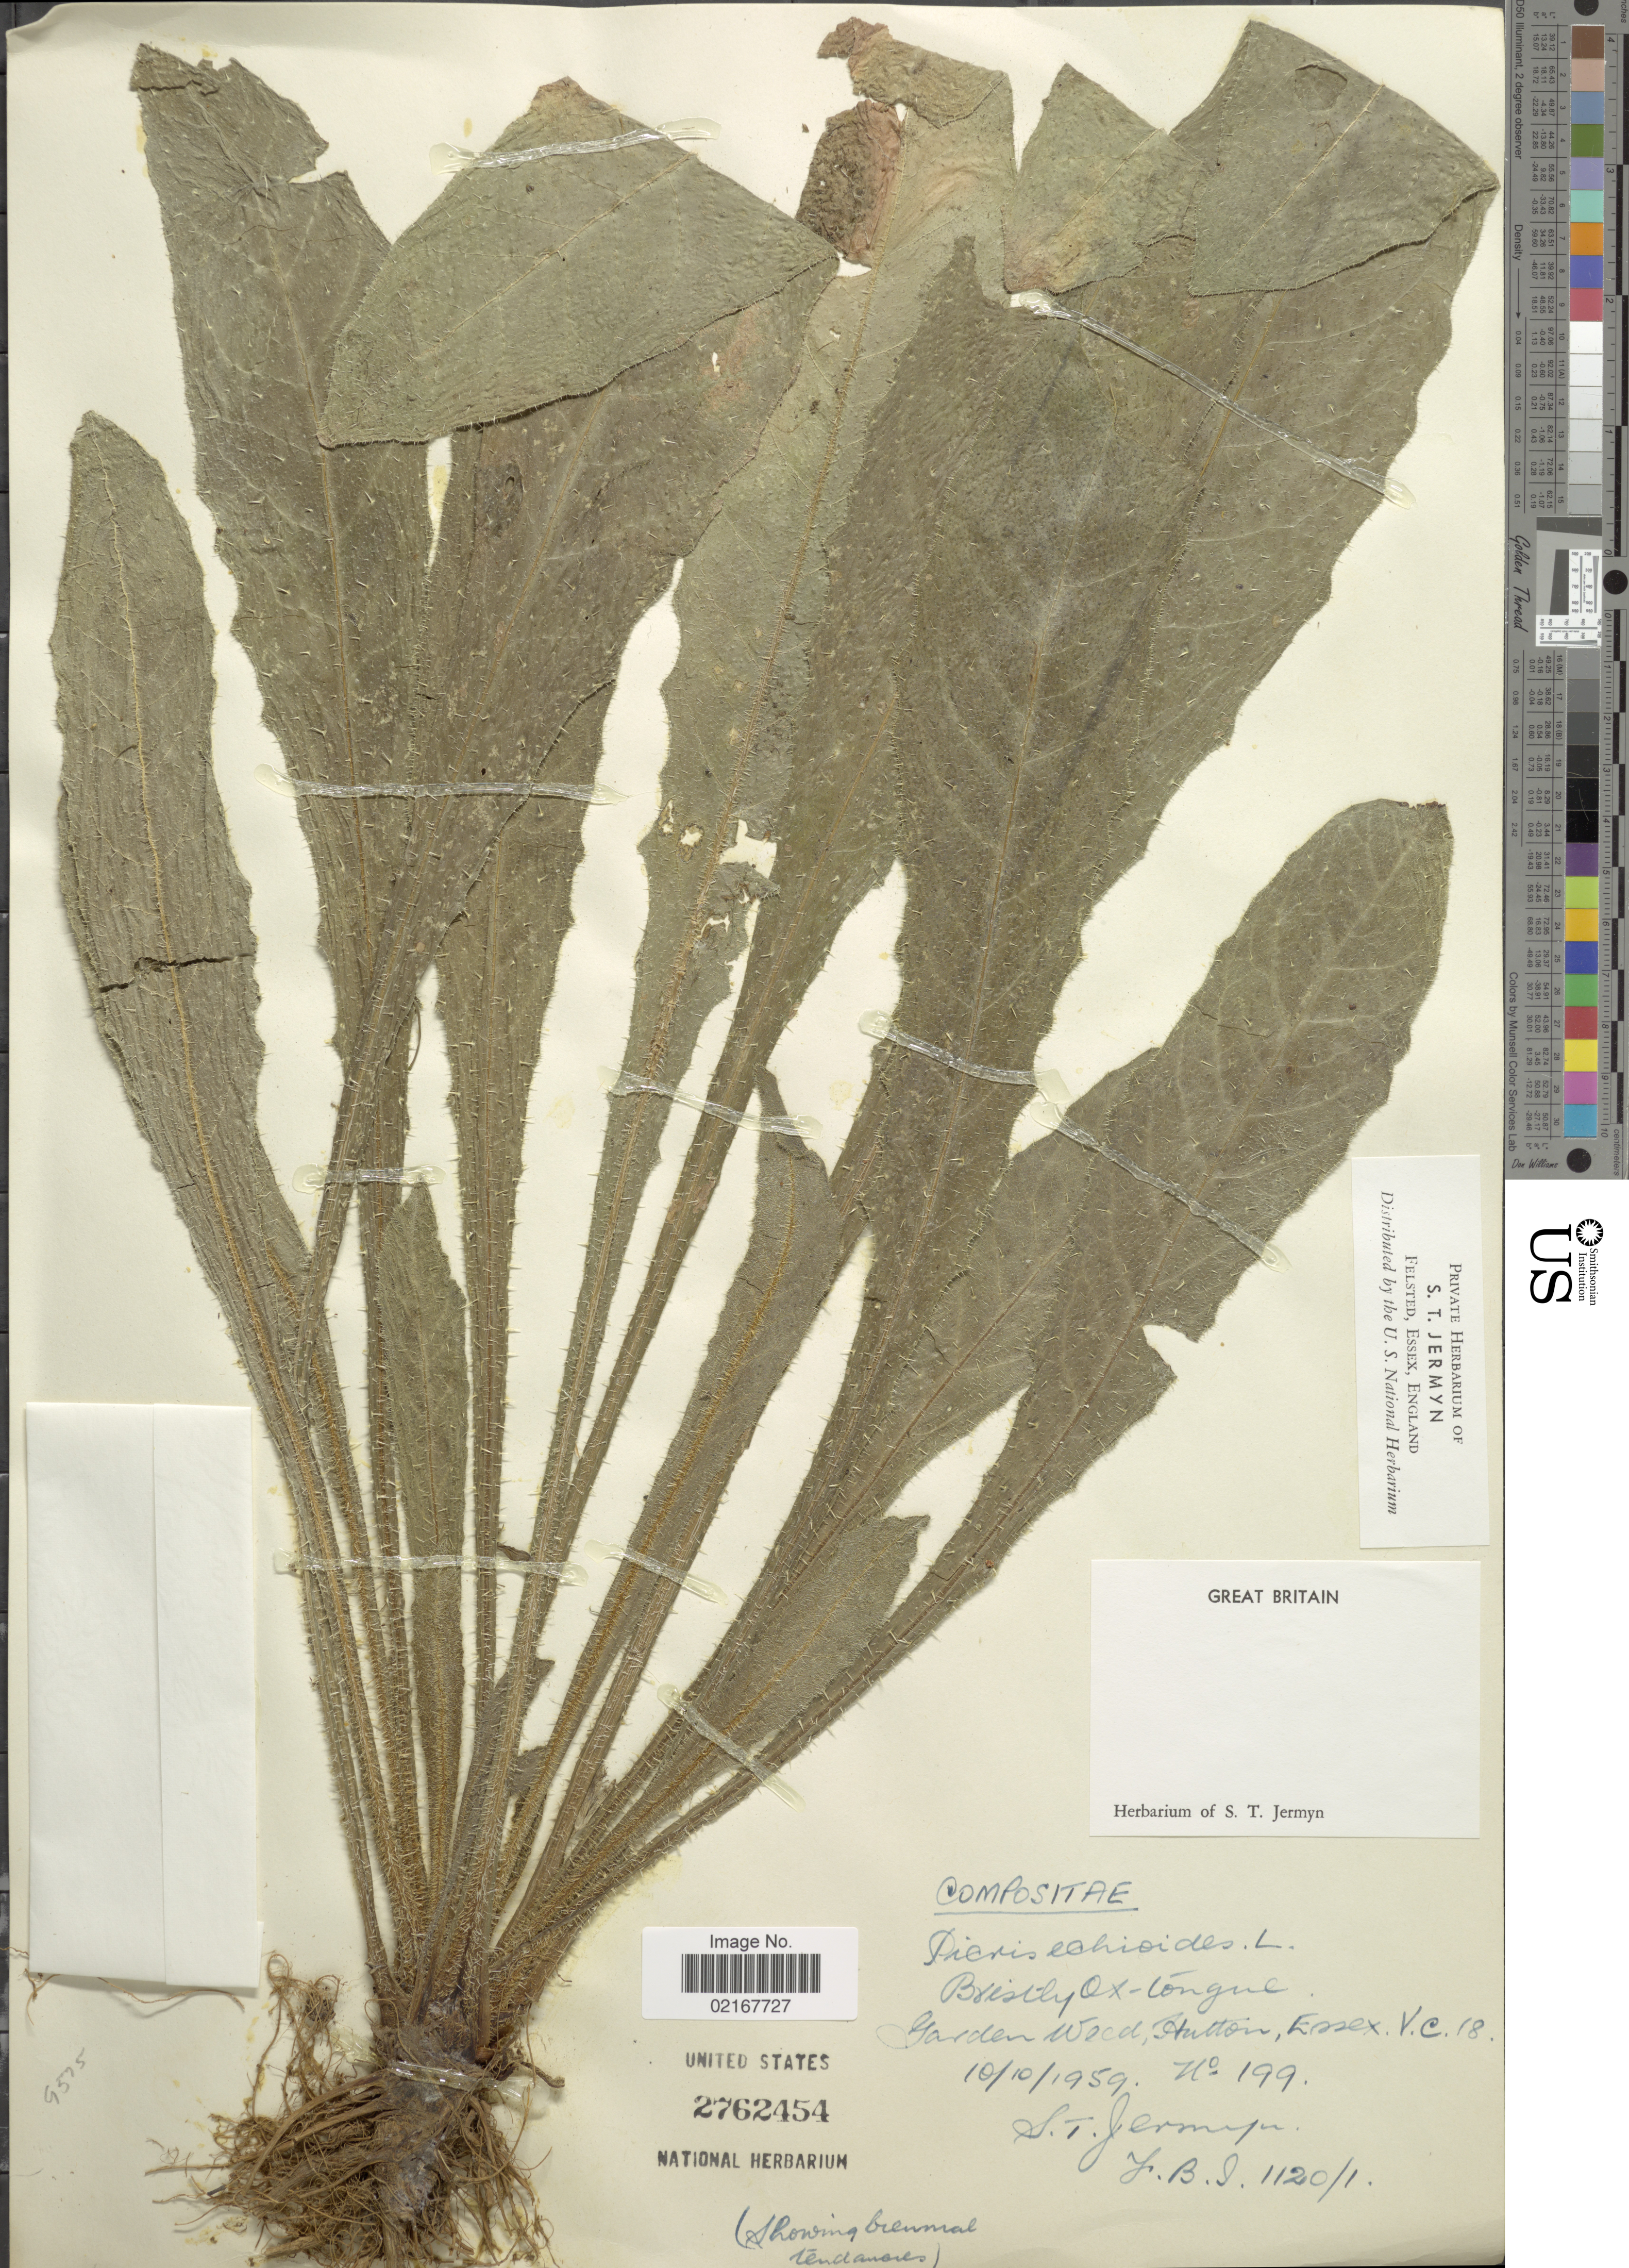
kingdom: Plantae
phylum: Tracheophyta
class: Magnoliopsida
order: Asterales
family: Asteraceae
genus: Helminthotheca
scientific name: Helminthotheca echioides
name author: (L.) Holub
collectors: S. Jermyn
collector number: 199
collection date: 1959-10-10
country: United Kingdom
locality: Great Britain, Bristly Ox-tongue, Hutton, Essex, V. C. 18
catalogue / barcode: US 2762454